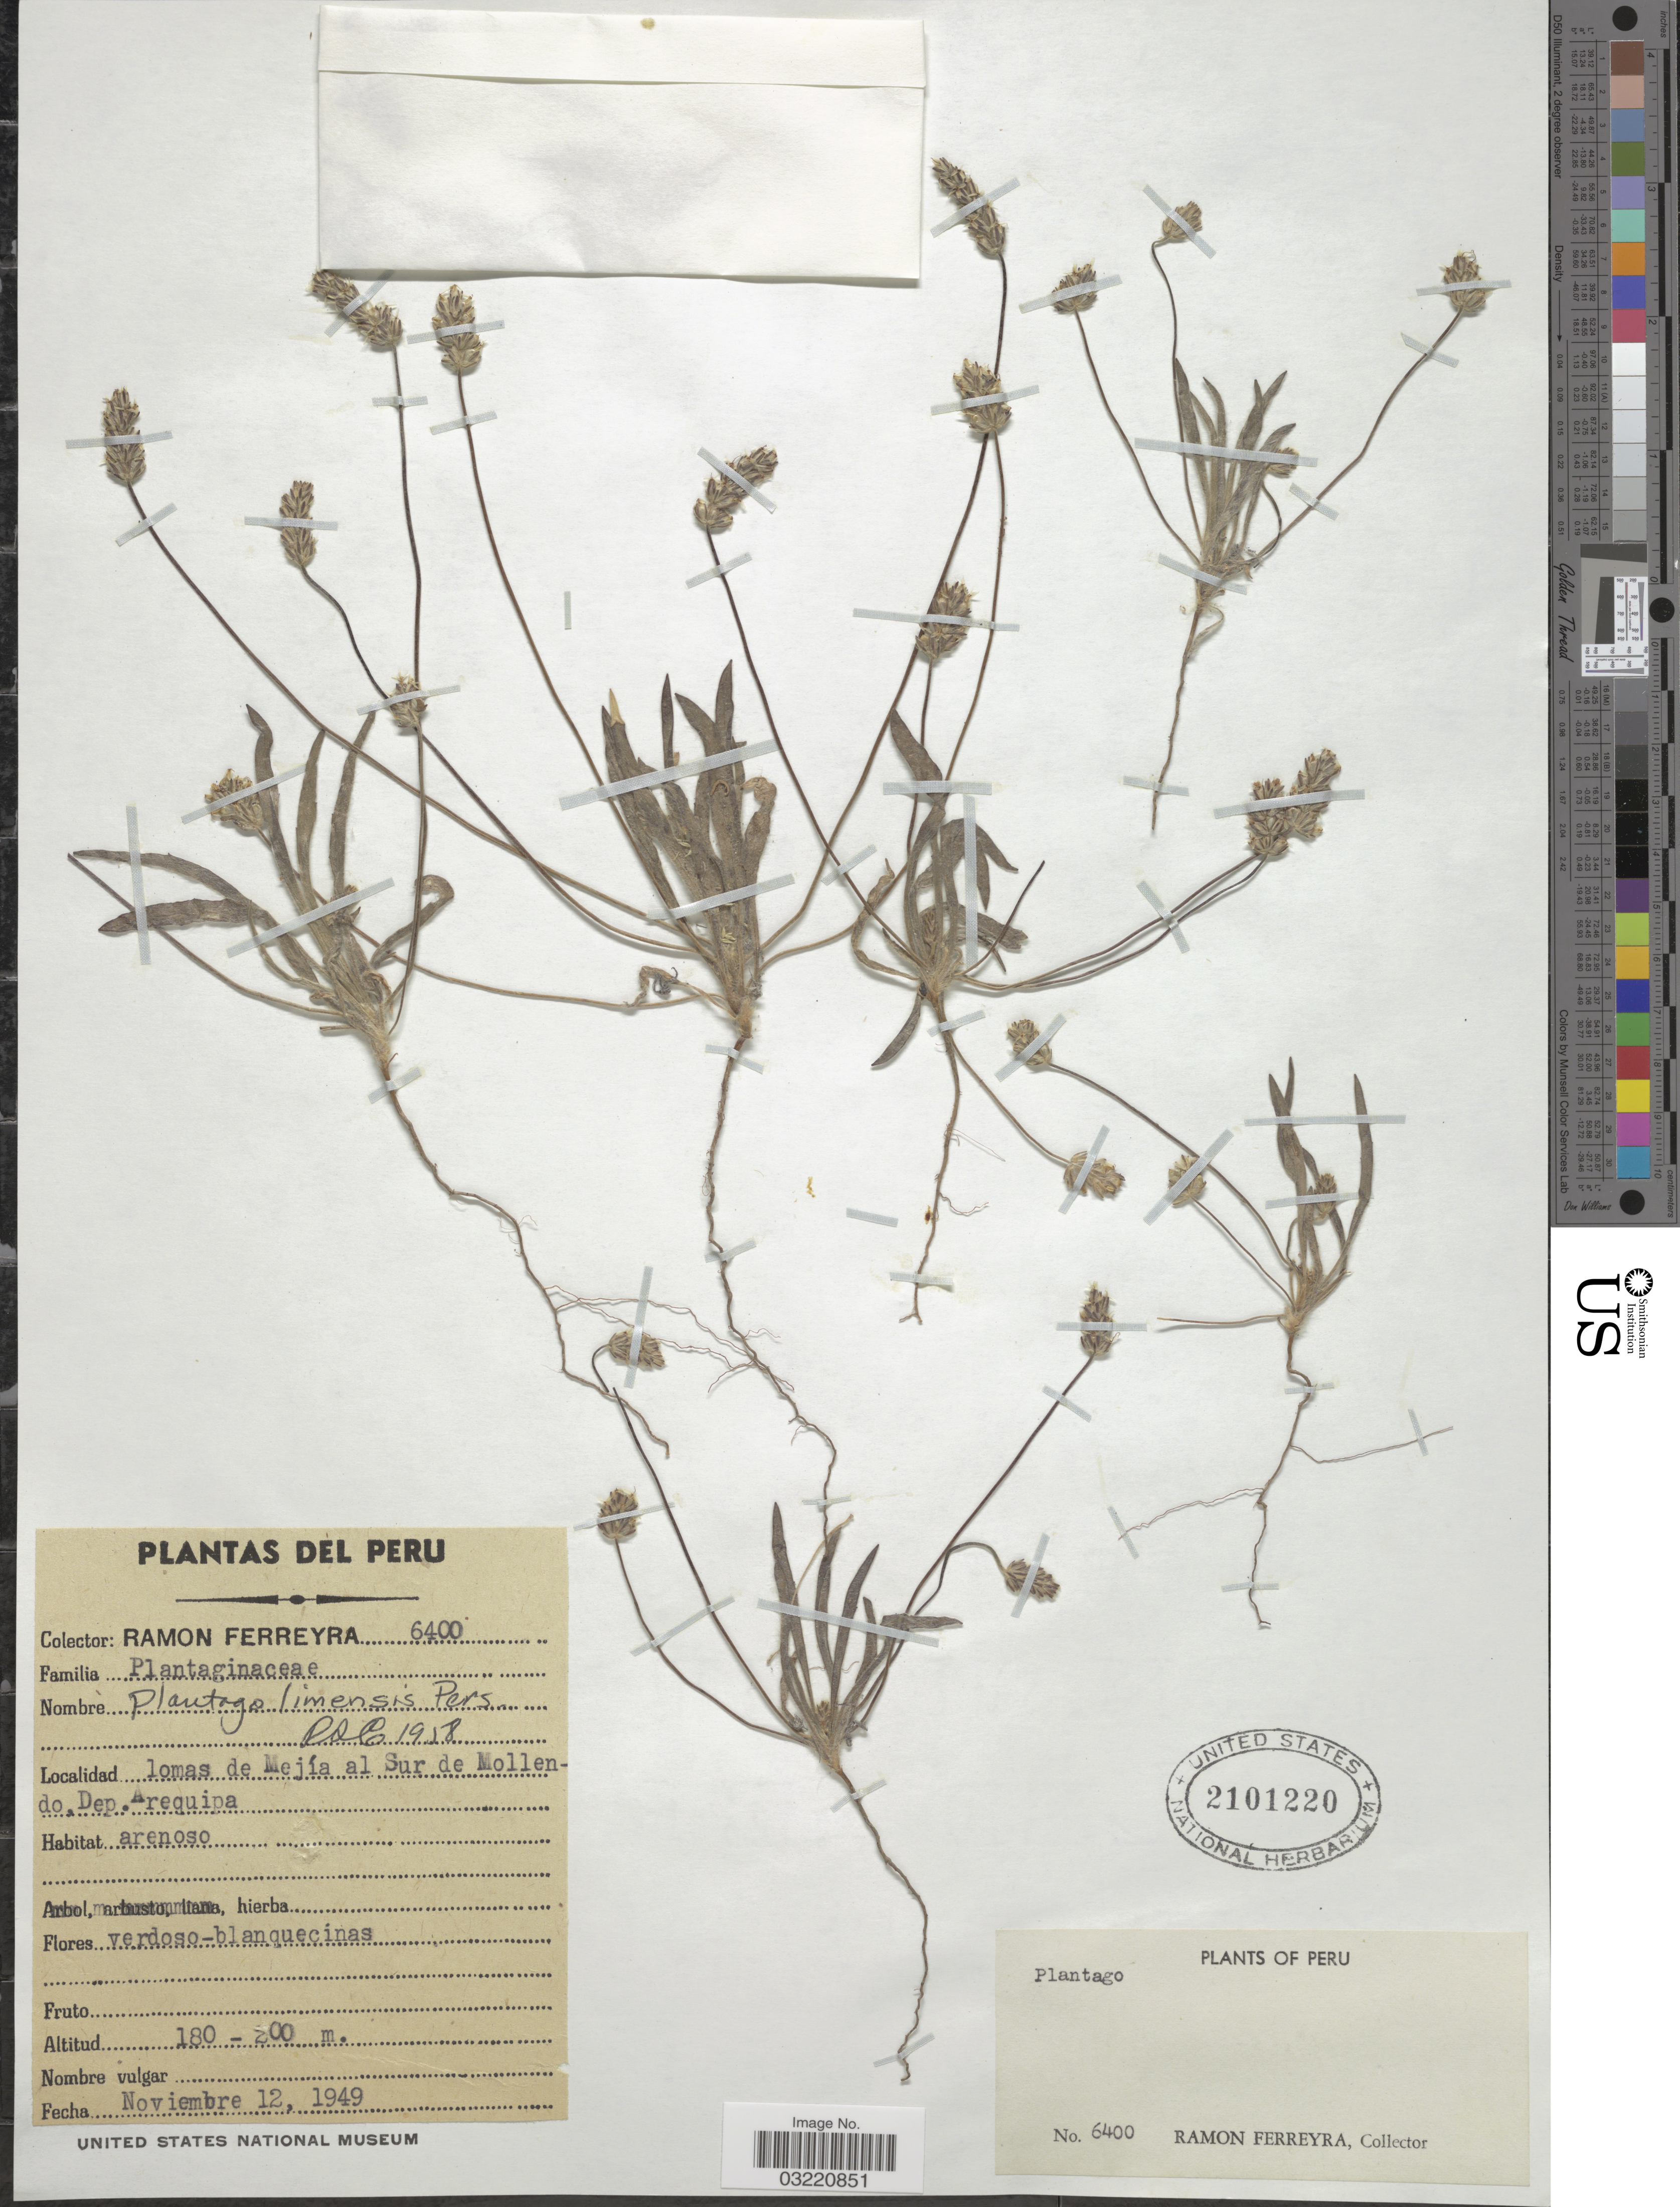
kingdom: Plantae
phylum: Tracheophyta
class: Magnoliopsida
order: Lamiales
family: Plantaginaceae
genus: Plantago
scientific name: Plantago limensis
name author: Pers.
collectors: R. A. Ferreyra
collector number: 6400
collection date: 1949-11-12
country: Peru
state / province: Arequipa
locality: Lomas de Mejía al Sur de Mollendo, Dep. Arequipa.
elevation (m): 180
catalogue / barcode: US 2101220